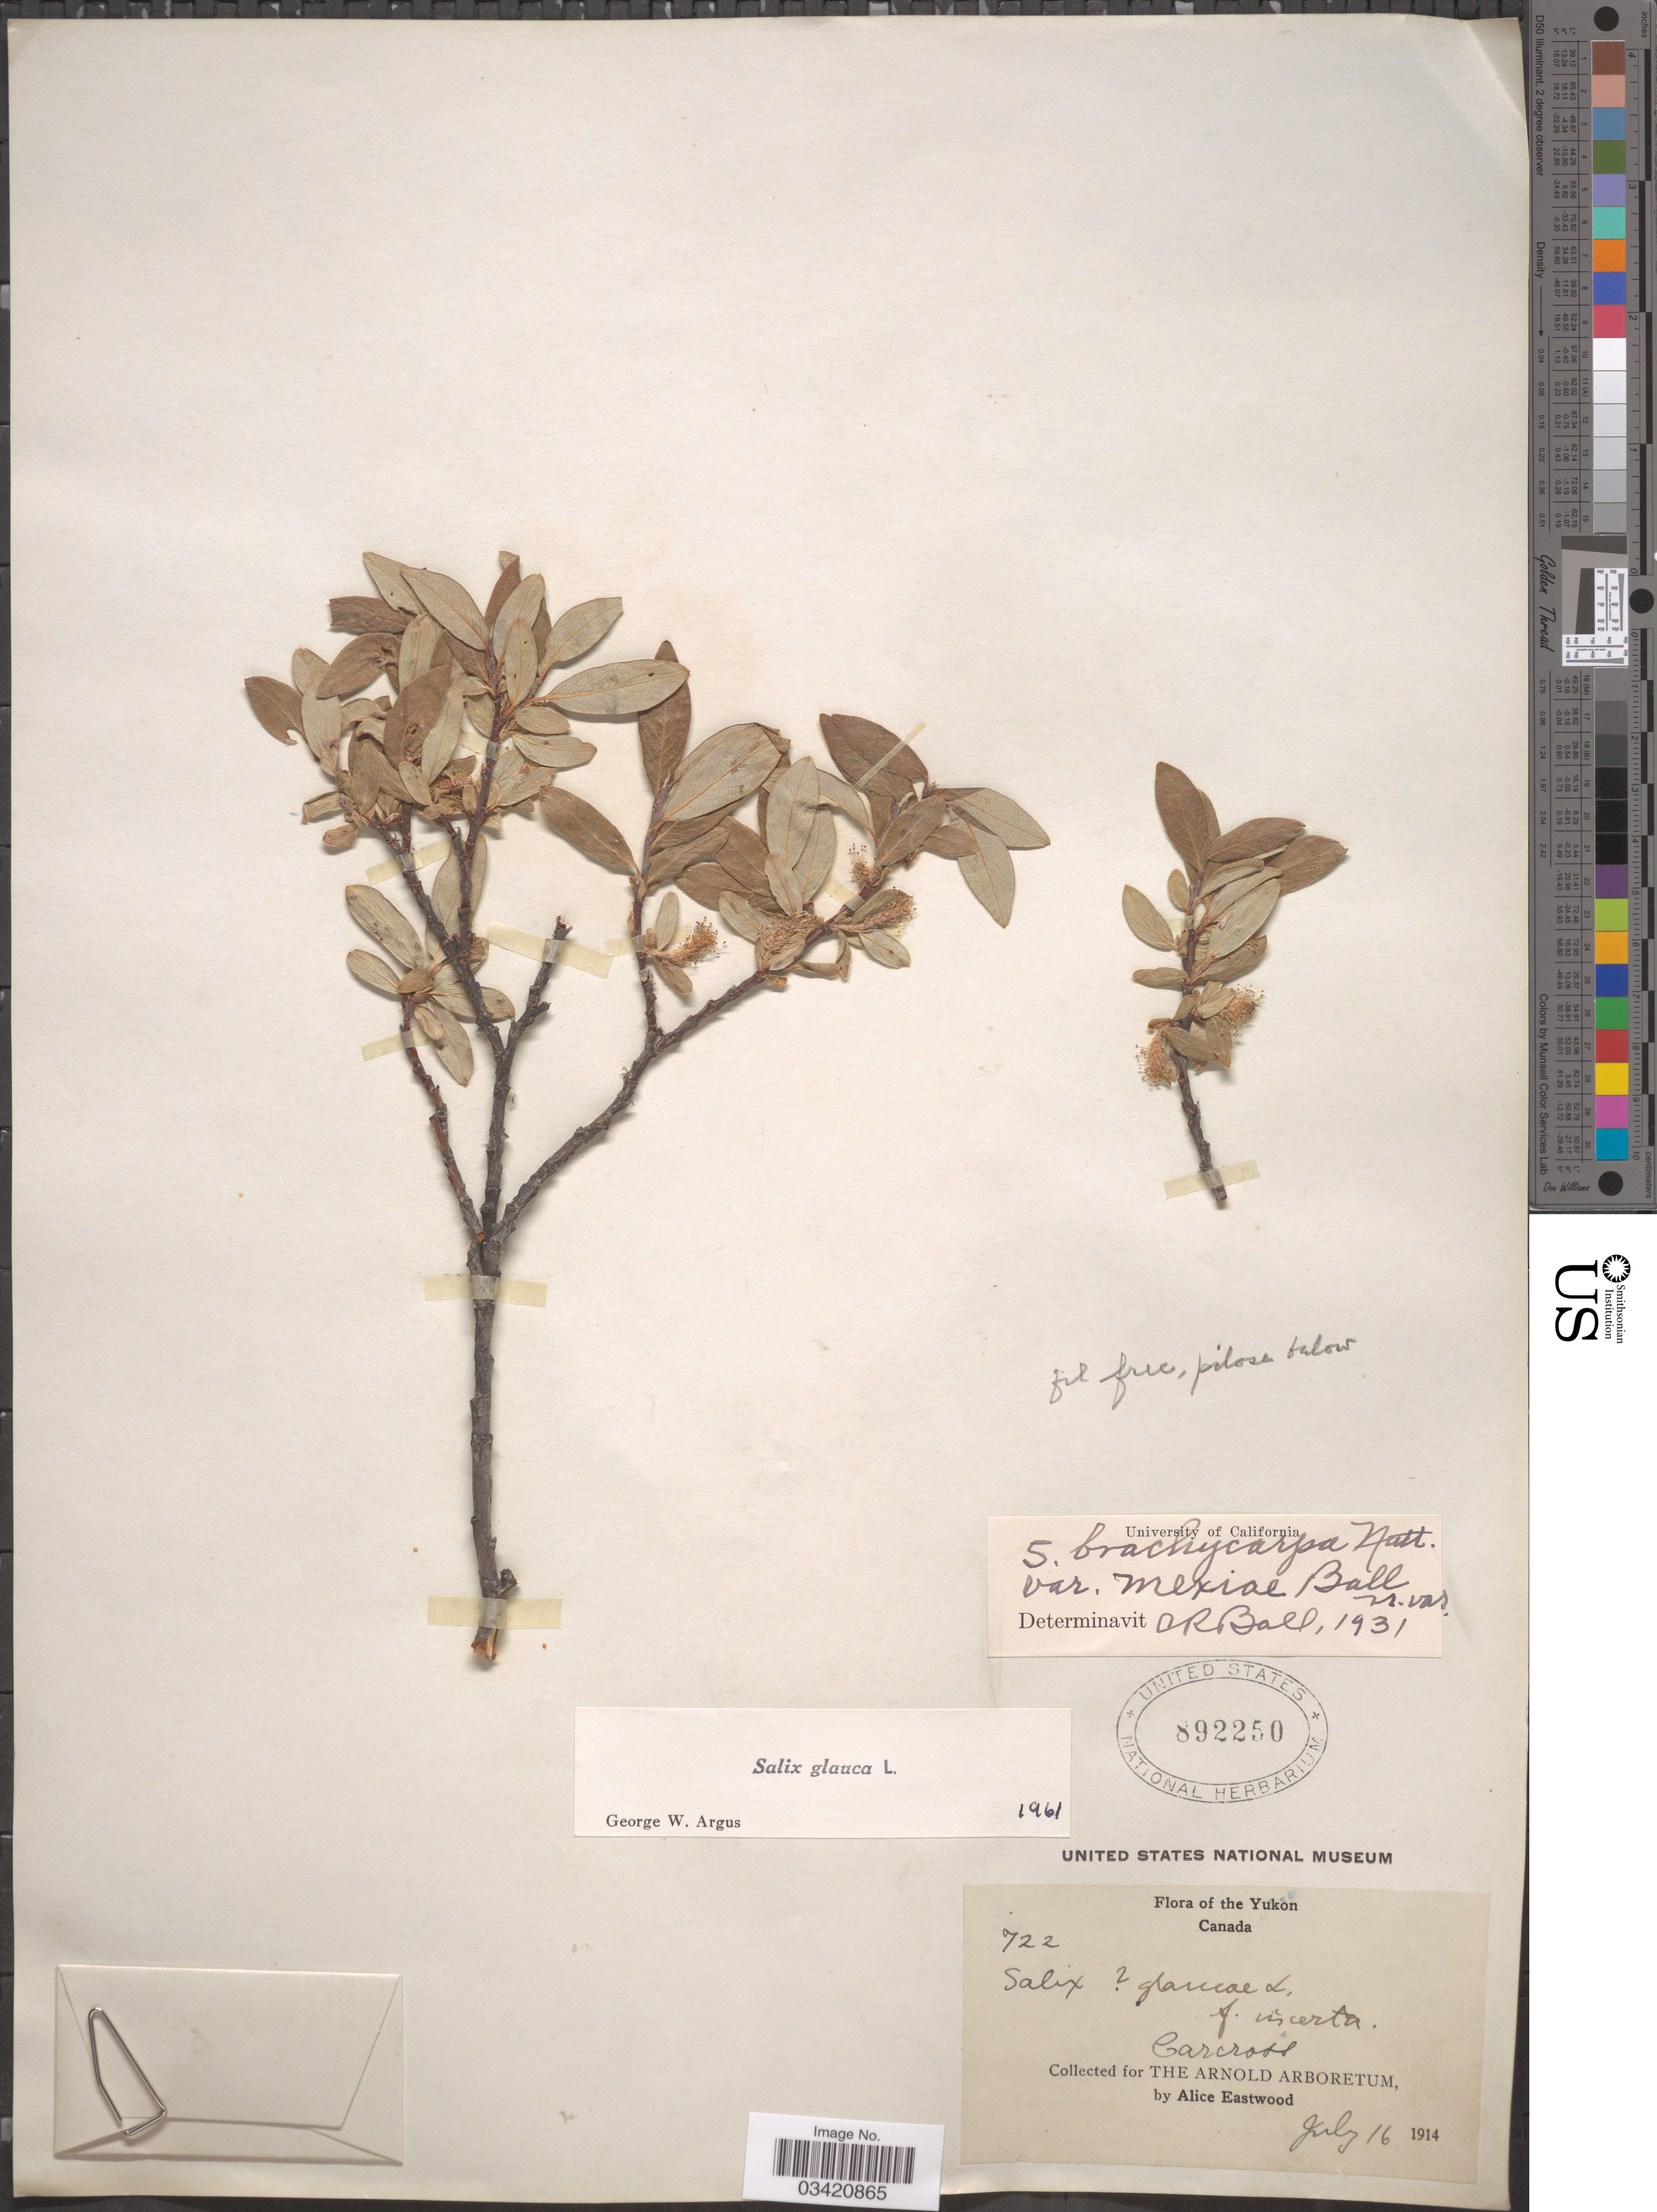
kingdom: Plantae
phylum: Tracheophyta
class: Magnoliopsida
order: Malpighiales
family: Salicaceae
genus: Salix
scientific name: Salix glauca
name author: L.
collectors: A. Eastwood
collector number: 722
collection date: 1914-07-16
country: Canada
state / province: Yukon Territory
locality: Yukon. Carcross.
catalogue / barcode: US 892250